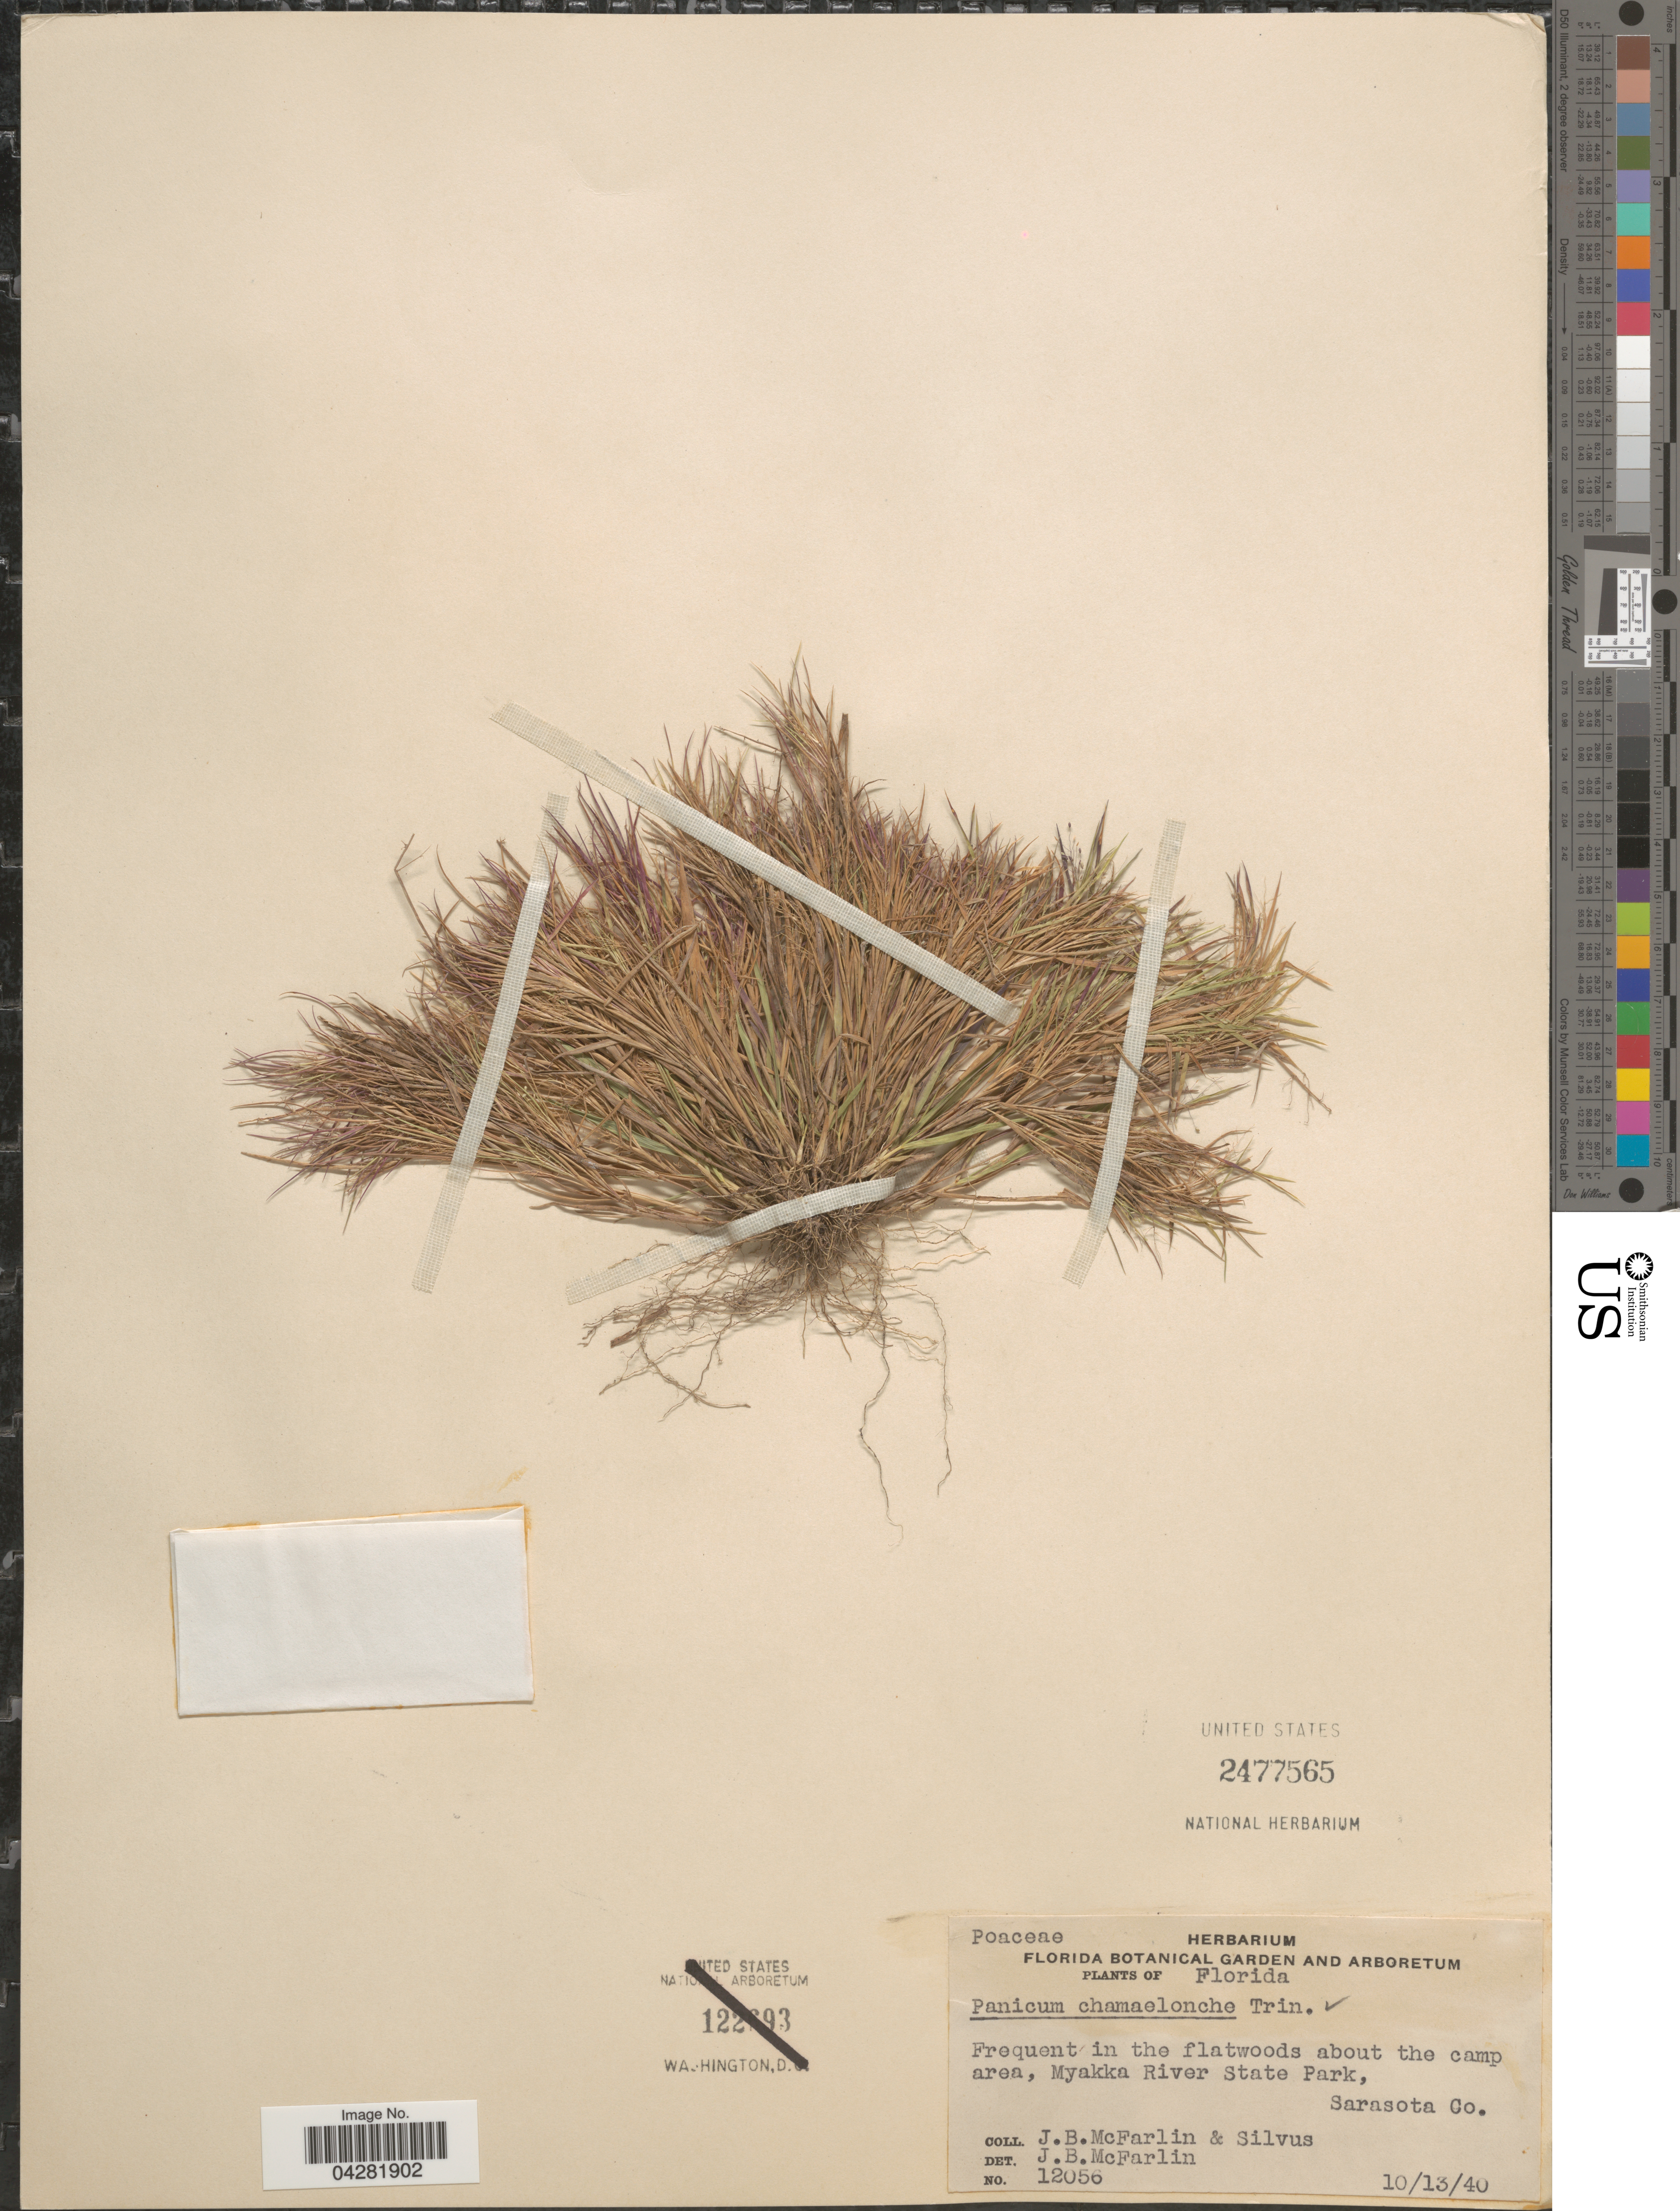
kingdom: Plantae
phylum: Tracheophyta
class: Liliopsida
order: Poales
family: Poaceae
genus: Dichanthelium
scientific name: Dichanthelium ensifolium var. ensifolium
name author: (Baldwin ex Elliot) Gould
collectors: J. McFarlin & Silvus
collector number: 12056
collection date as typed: Transcribed d/m/y: 13/10/40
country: United States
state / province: Florida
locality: Frequent in the flatwoods about the camp area, Myakka River State Park, Sarasota Co.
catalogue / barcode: US 2477565